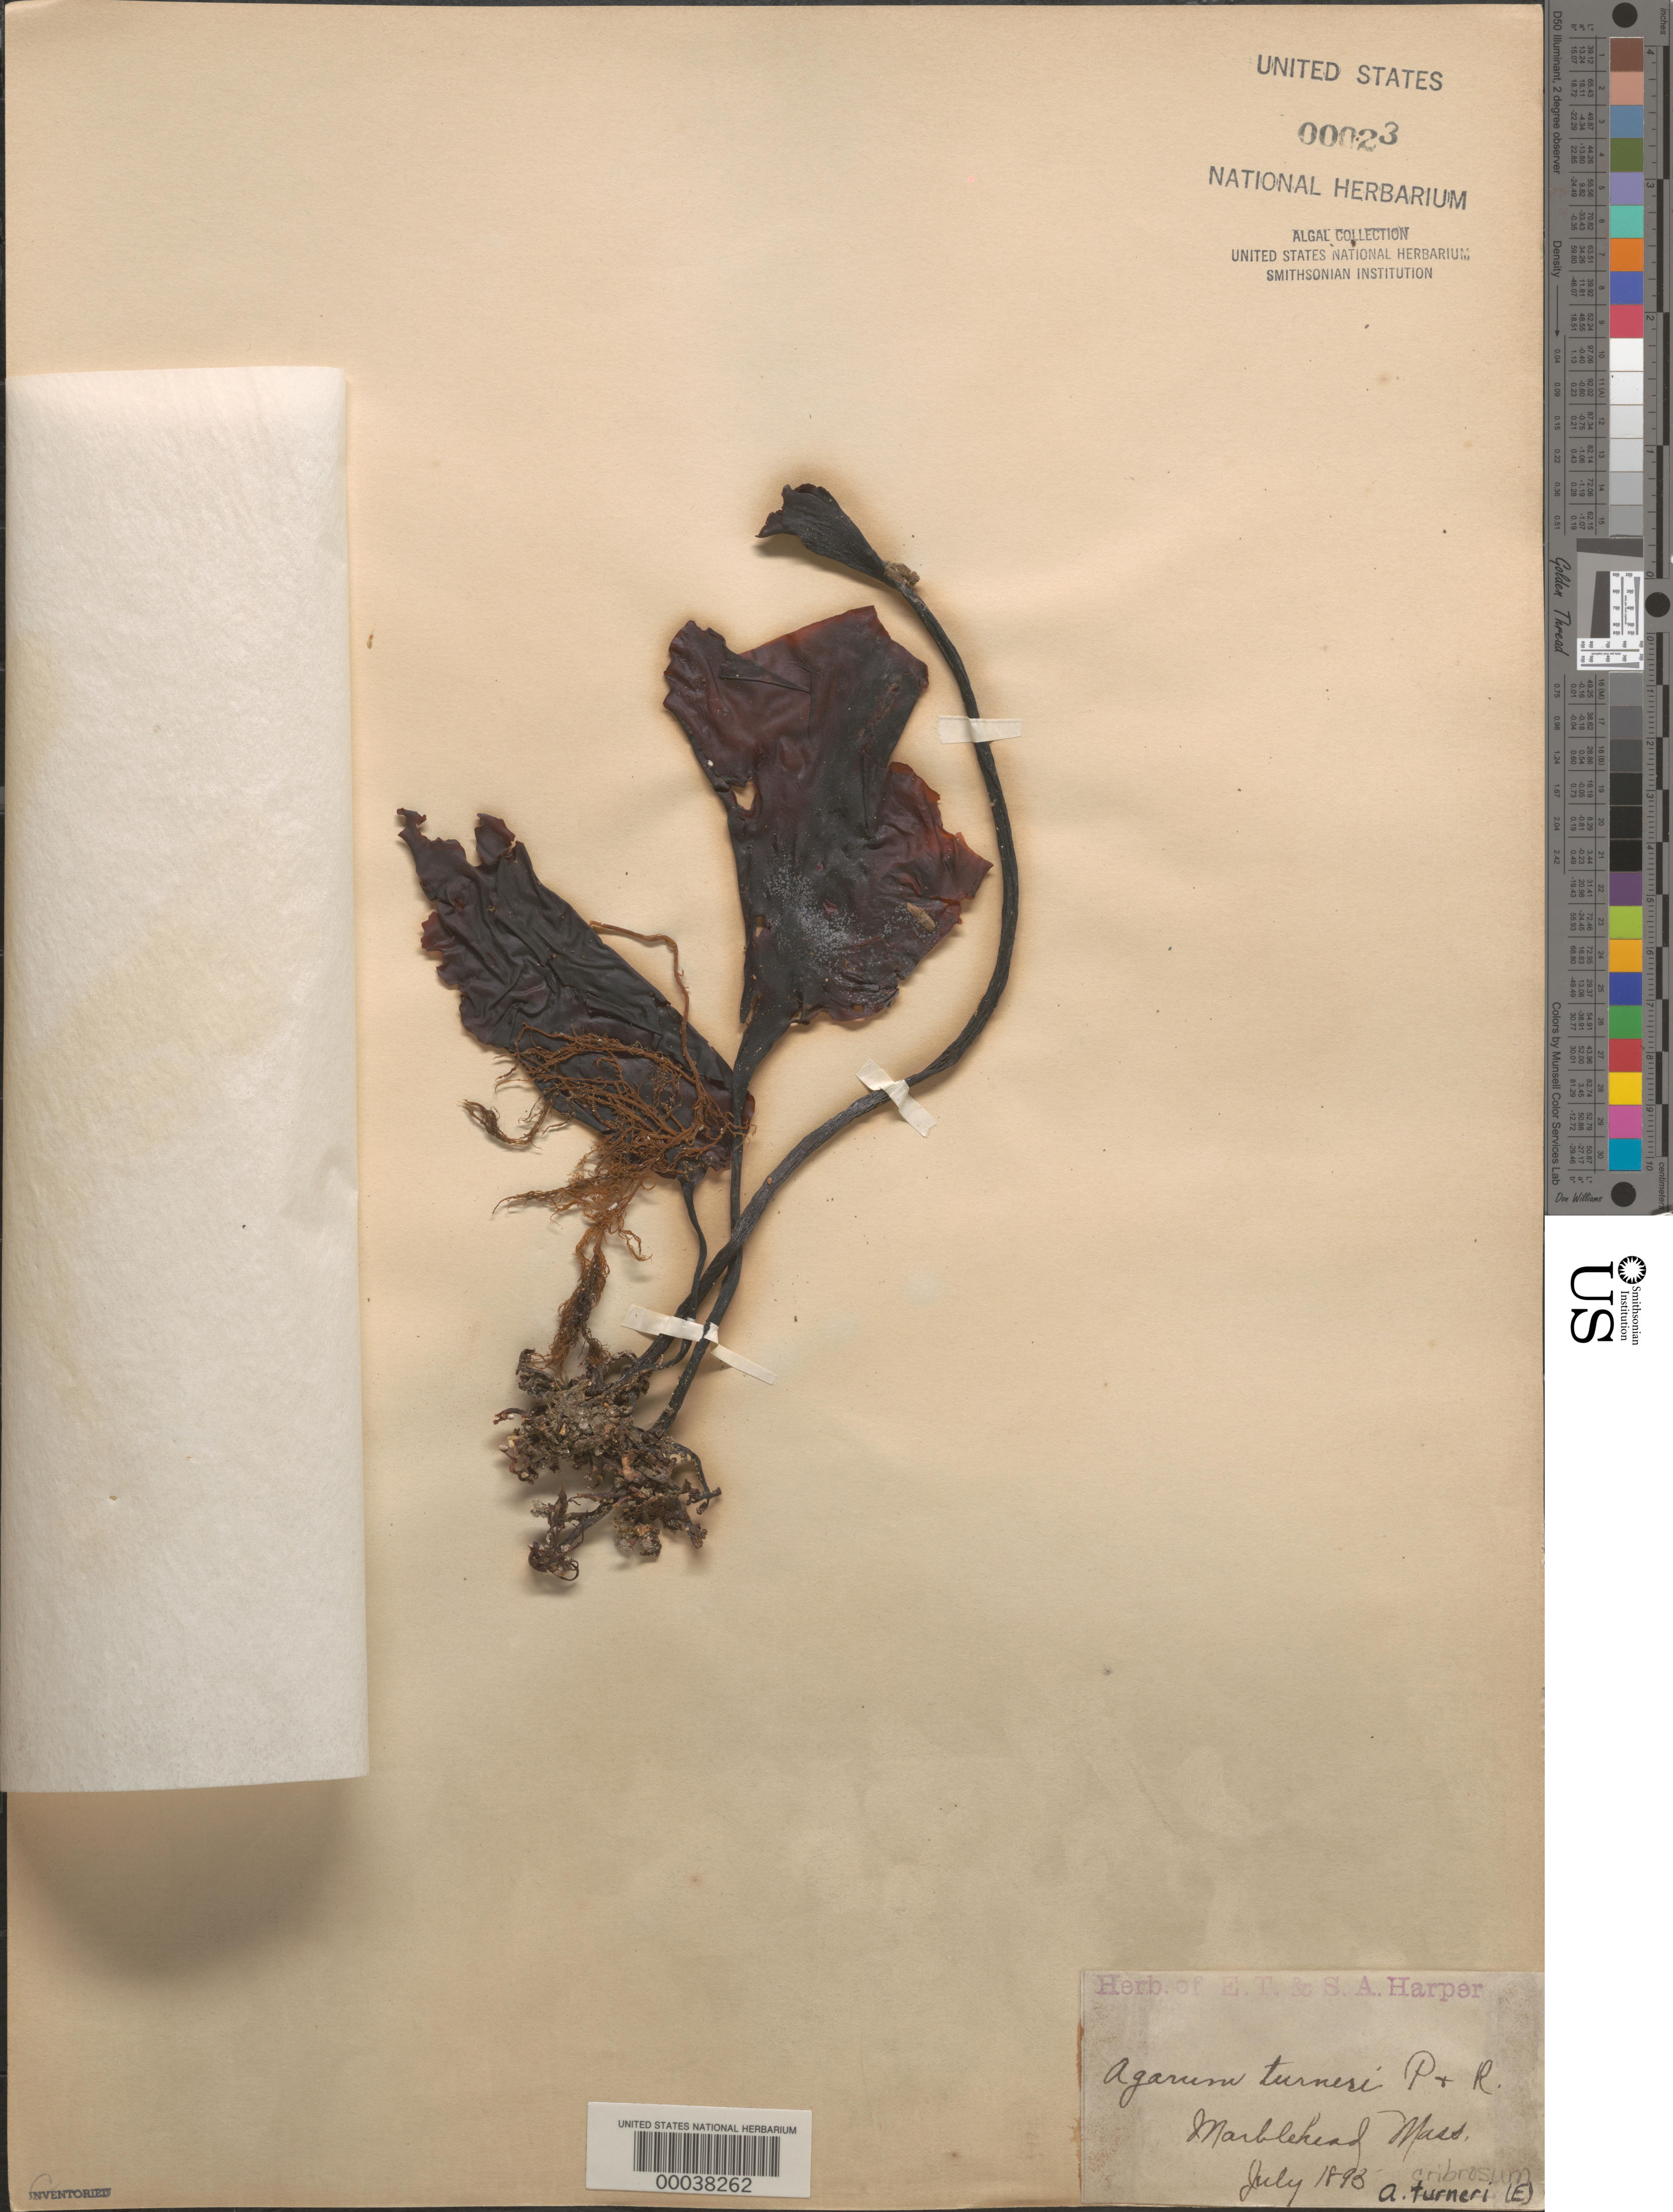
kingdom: Chromista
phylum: Ochrophyta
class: Phaeophyceae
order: Laminariales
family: Costariaceae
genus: Agarum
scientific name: Agarum clathratum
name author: Dumortier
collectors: ex herb. E.T. Harper & ex herb. S.A. Harper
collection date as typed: Jul 1893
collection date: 1893-07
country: United States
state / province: Massachusetts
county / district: Essex County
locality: Marblehead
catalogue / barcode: US 23